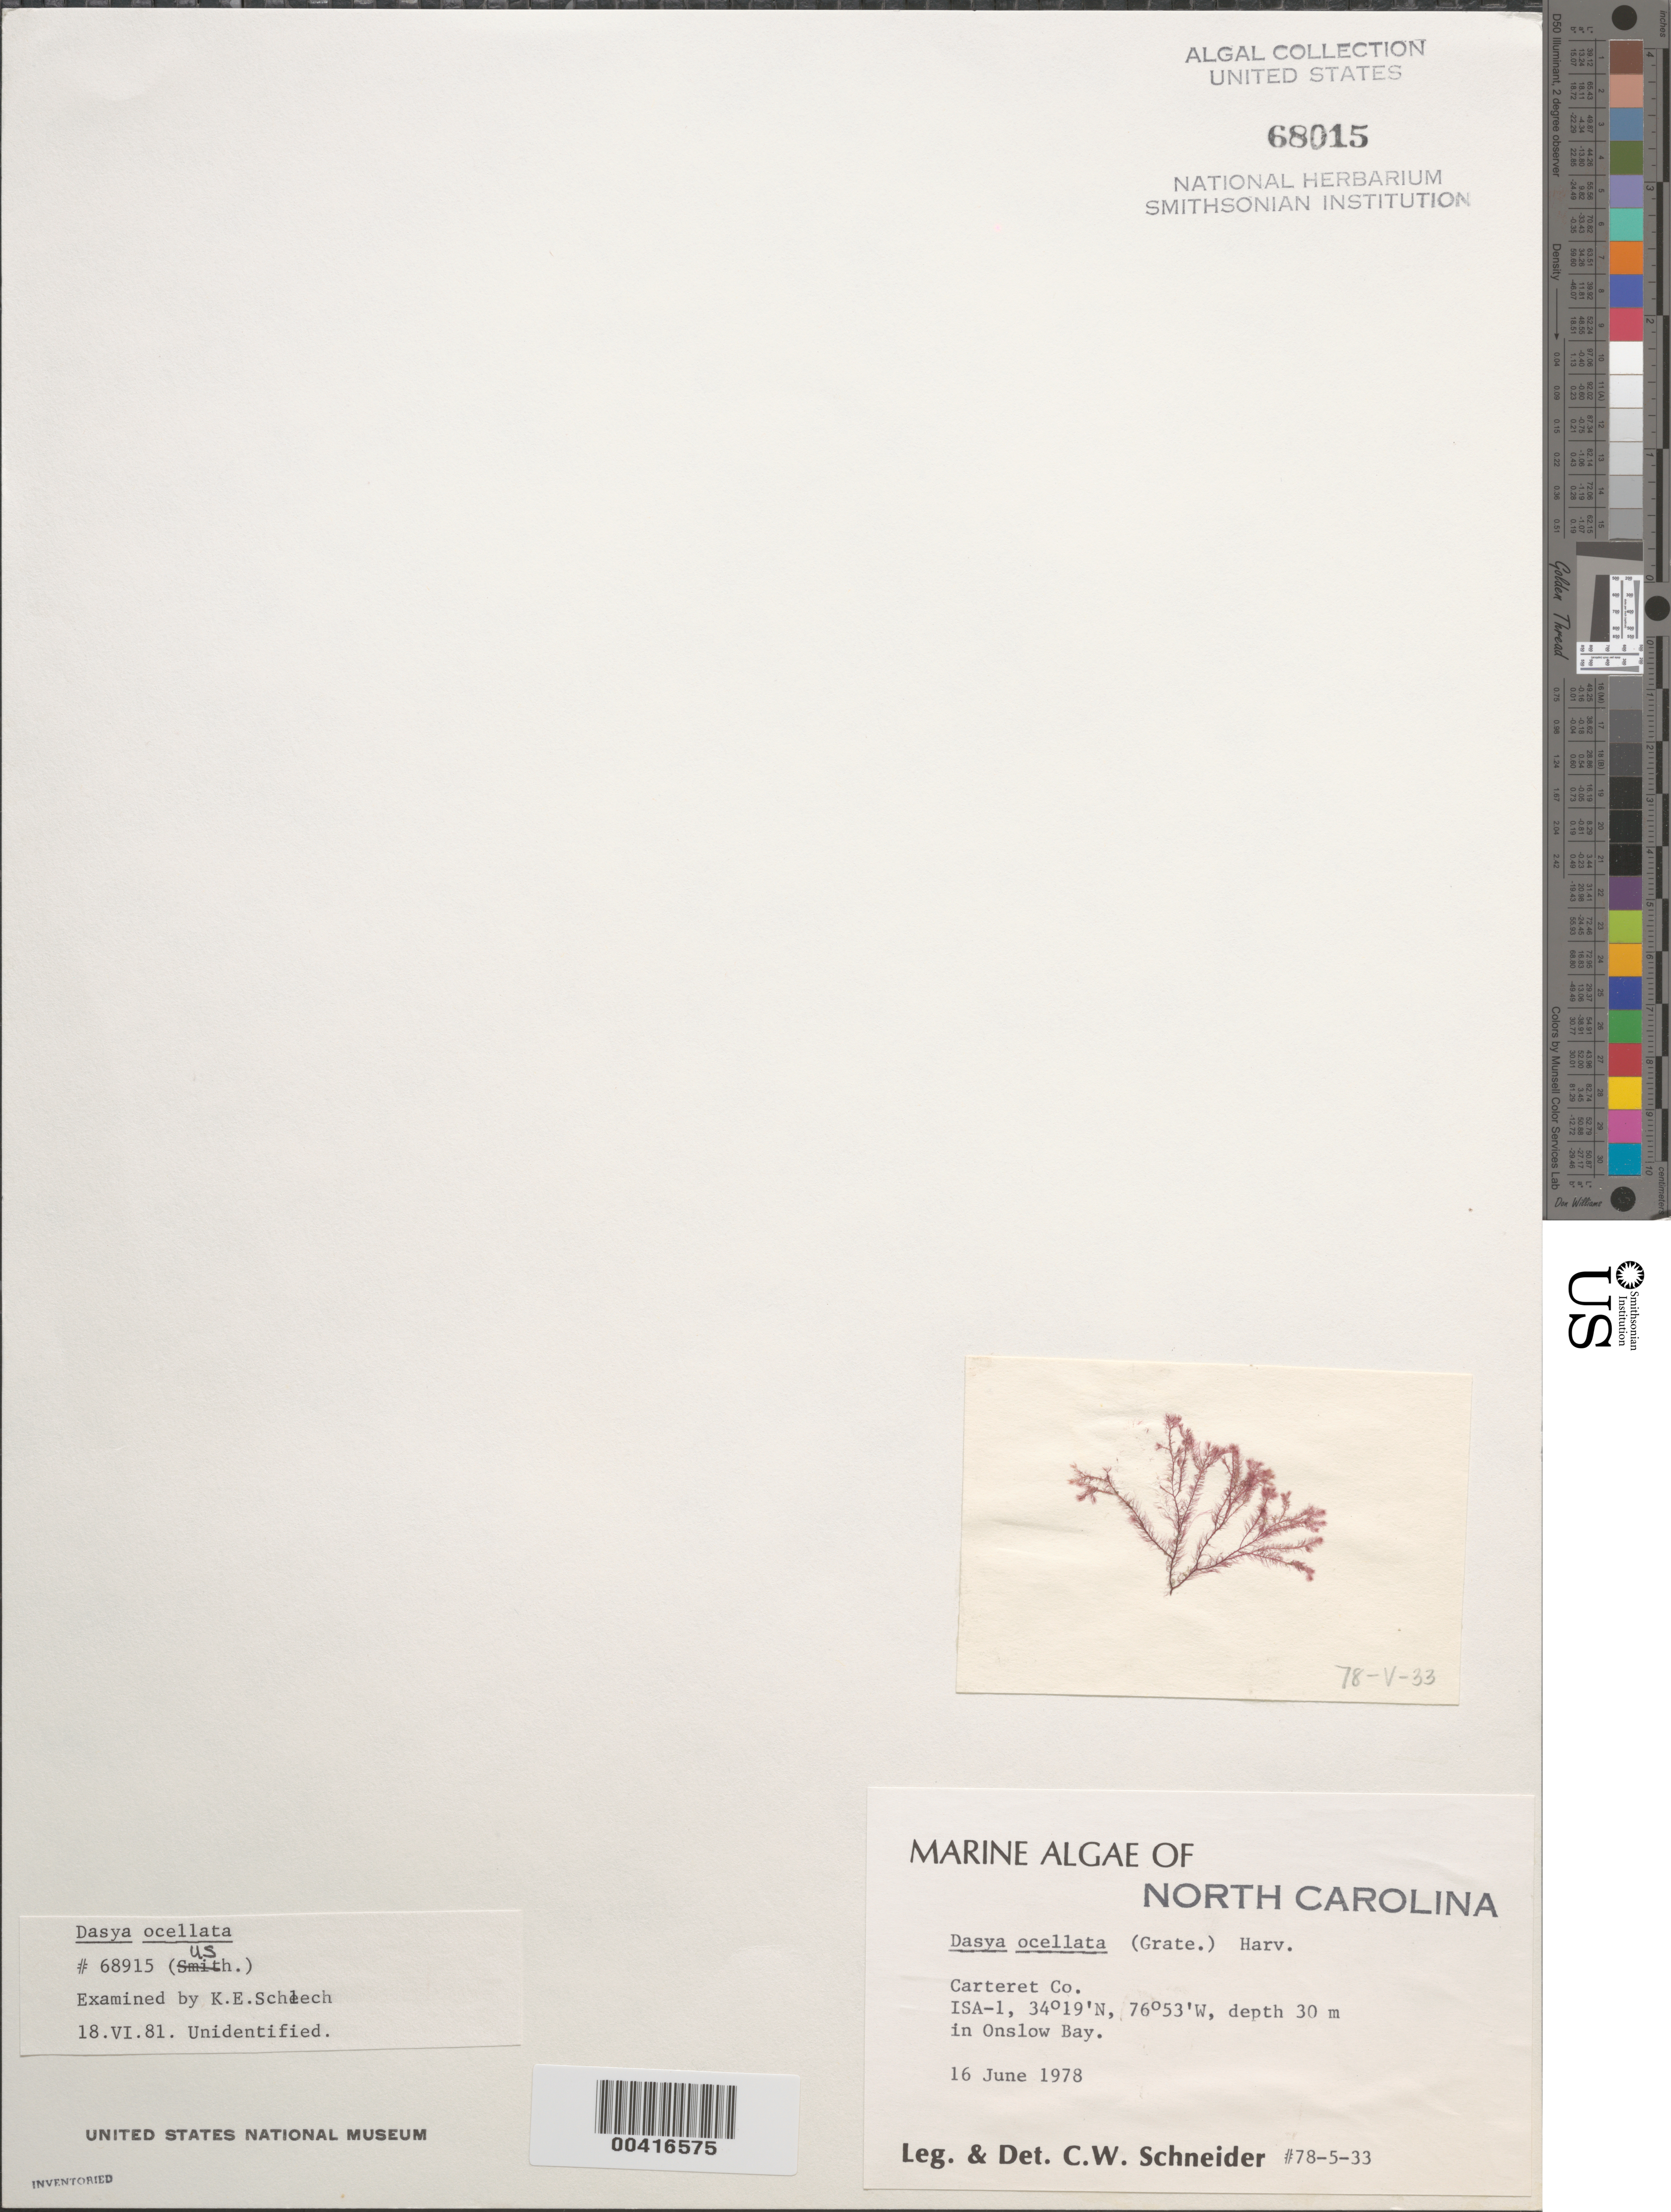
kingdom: Plantae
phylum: Rhodophyta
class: Florideophyceae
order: Ceramiales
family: Dasyaceae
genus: Dasya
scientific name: Dasya ocellata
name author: (Gratel.) Harv.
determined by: Schneider, C. W.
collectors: C. W. Schneider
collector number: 78-5-33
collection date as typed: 16 Jun 1978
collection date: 1978-06-16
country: United States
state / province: North Carolina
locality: Onslow Bay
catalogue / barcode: US 68015